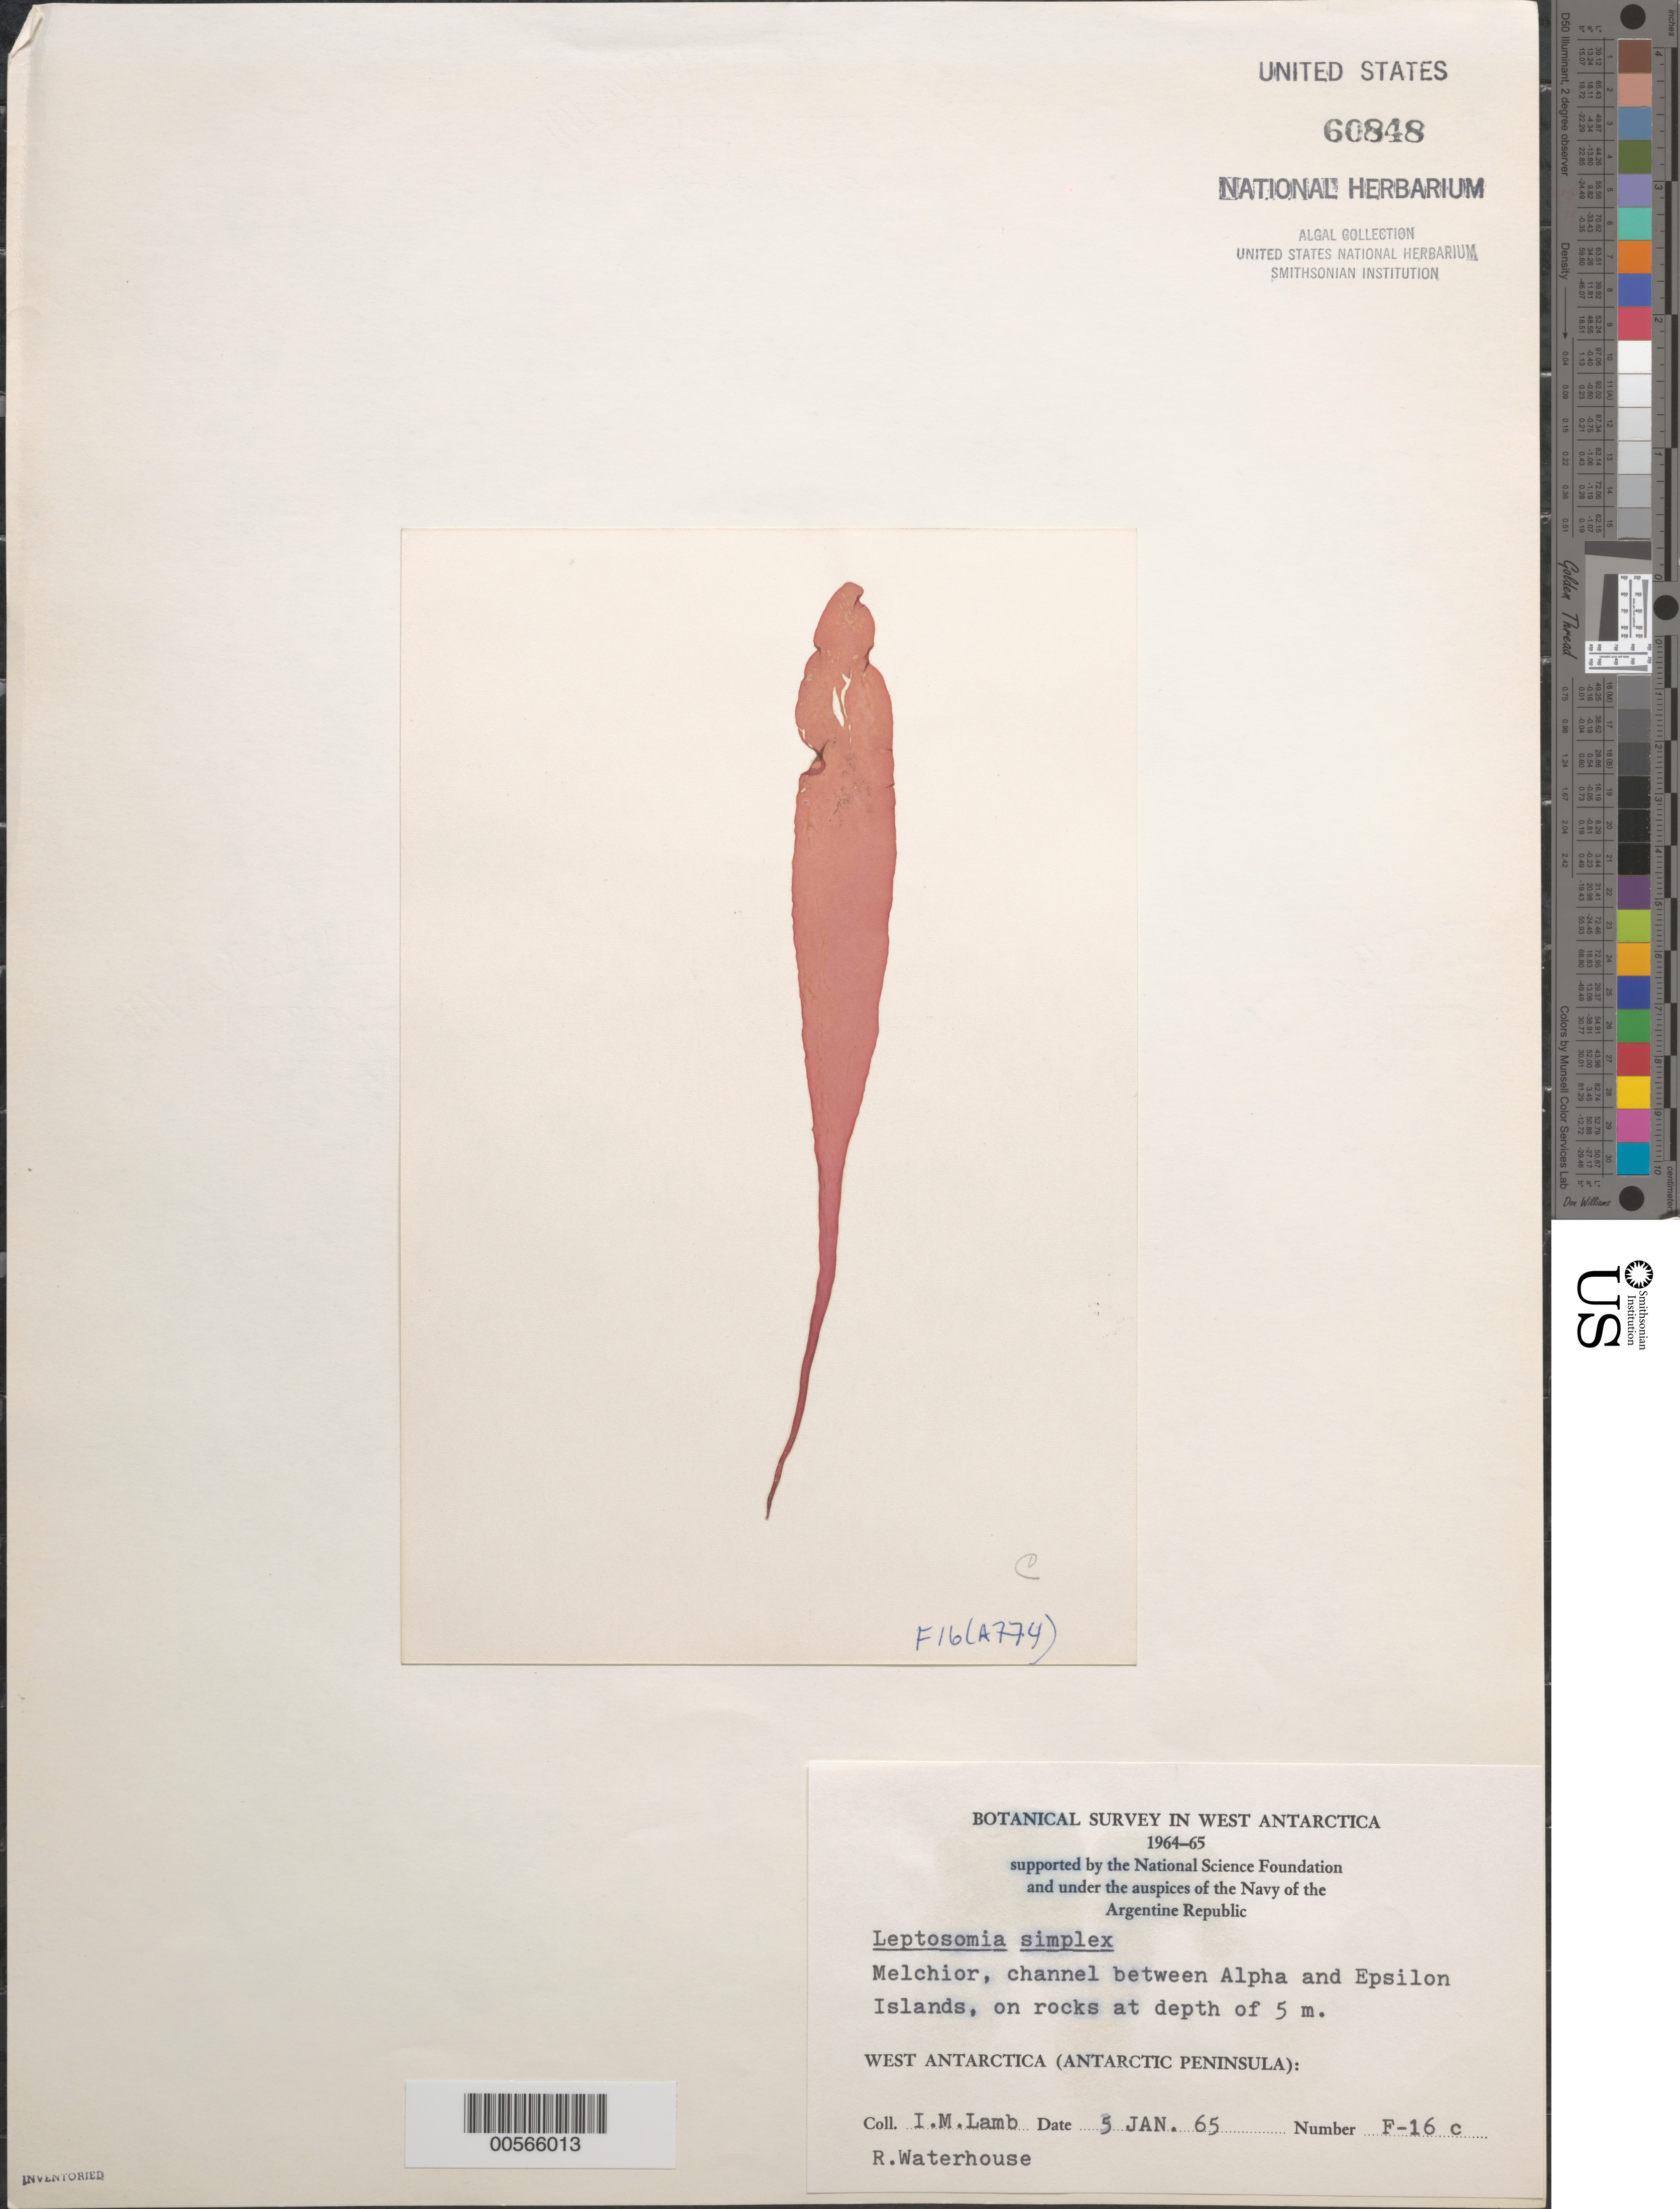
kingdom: Plantae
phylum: Rhodophyta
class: Florideophyceae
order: Palmariales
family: Palmariaceae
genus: Palmaria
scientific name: Palmaria decipiens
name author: (Reinsch) Ricker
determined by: Algae name updating Project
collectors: I. M. Lamb & R. Waterhouse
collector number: F-16c & A-774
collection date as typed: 05 Jan 1965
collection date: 1965-01-05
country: Antarctica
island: Melchior Islands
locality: Channel between Alpha Island and Epsilon Island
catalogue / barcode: US 60848